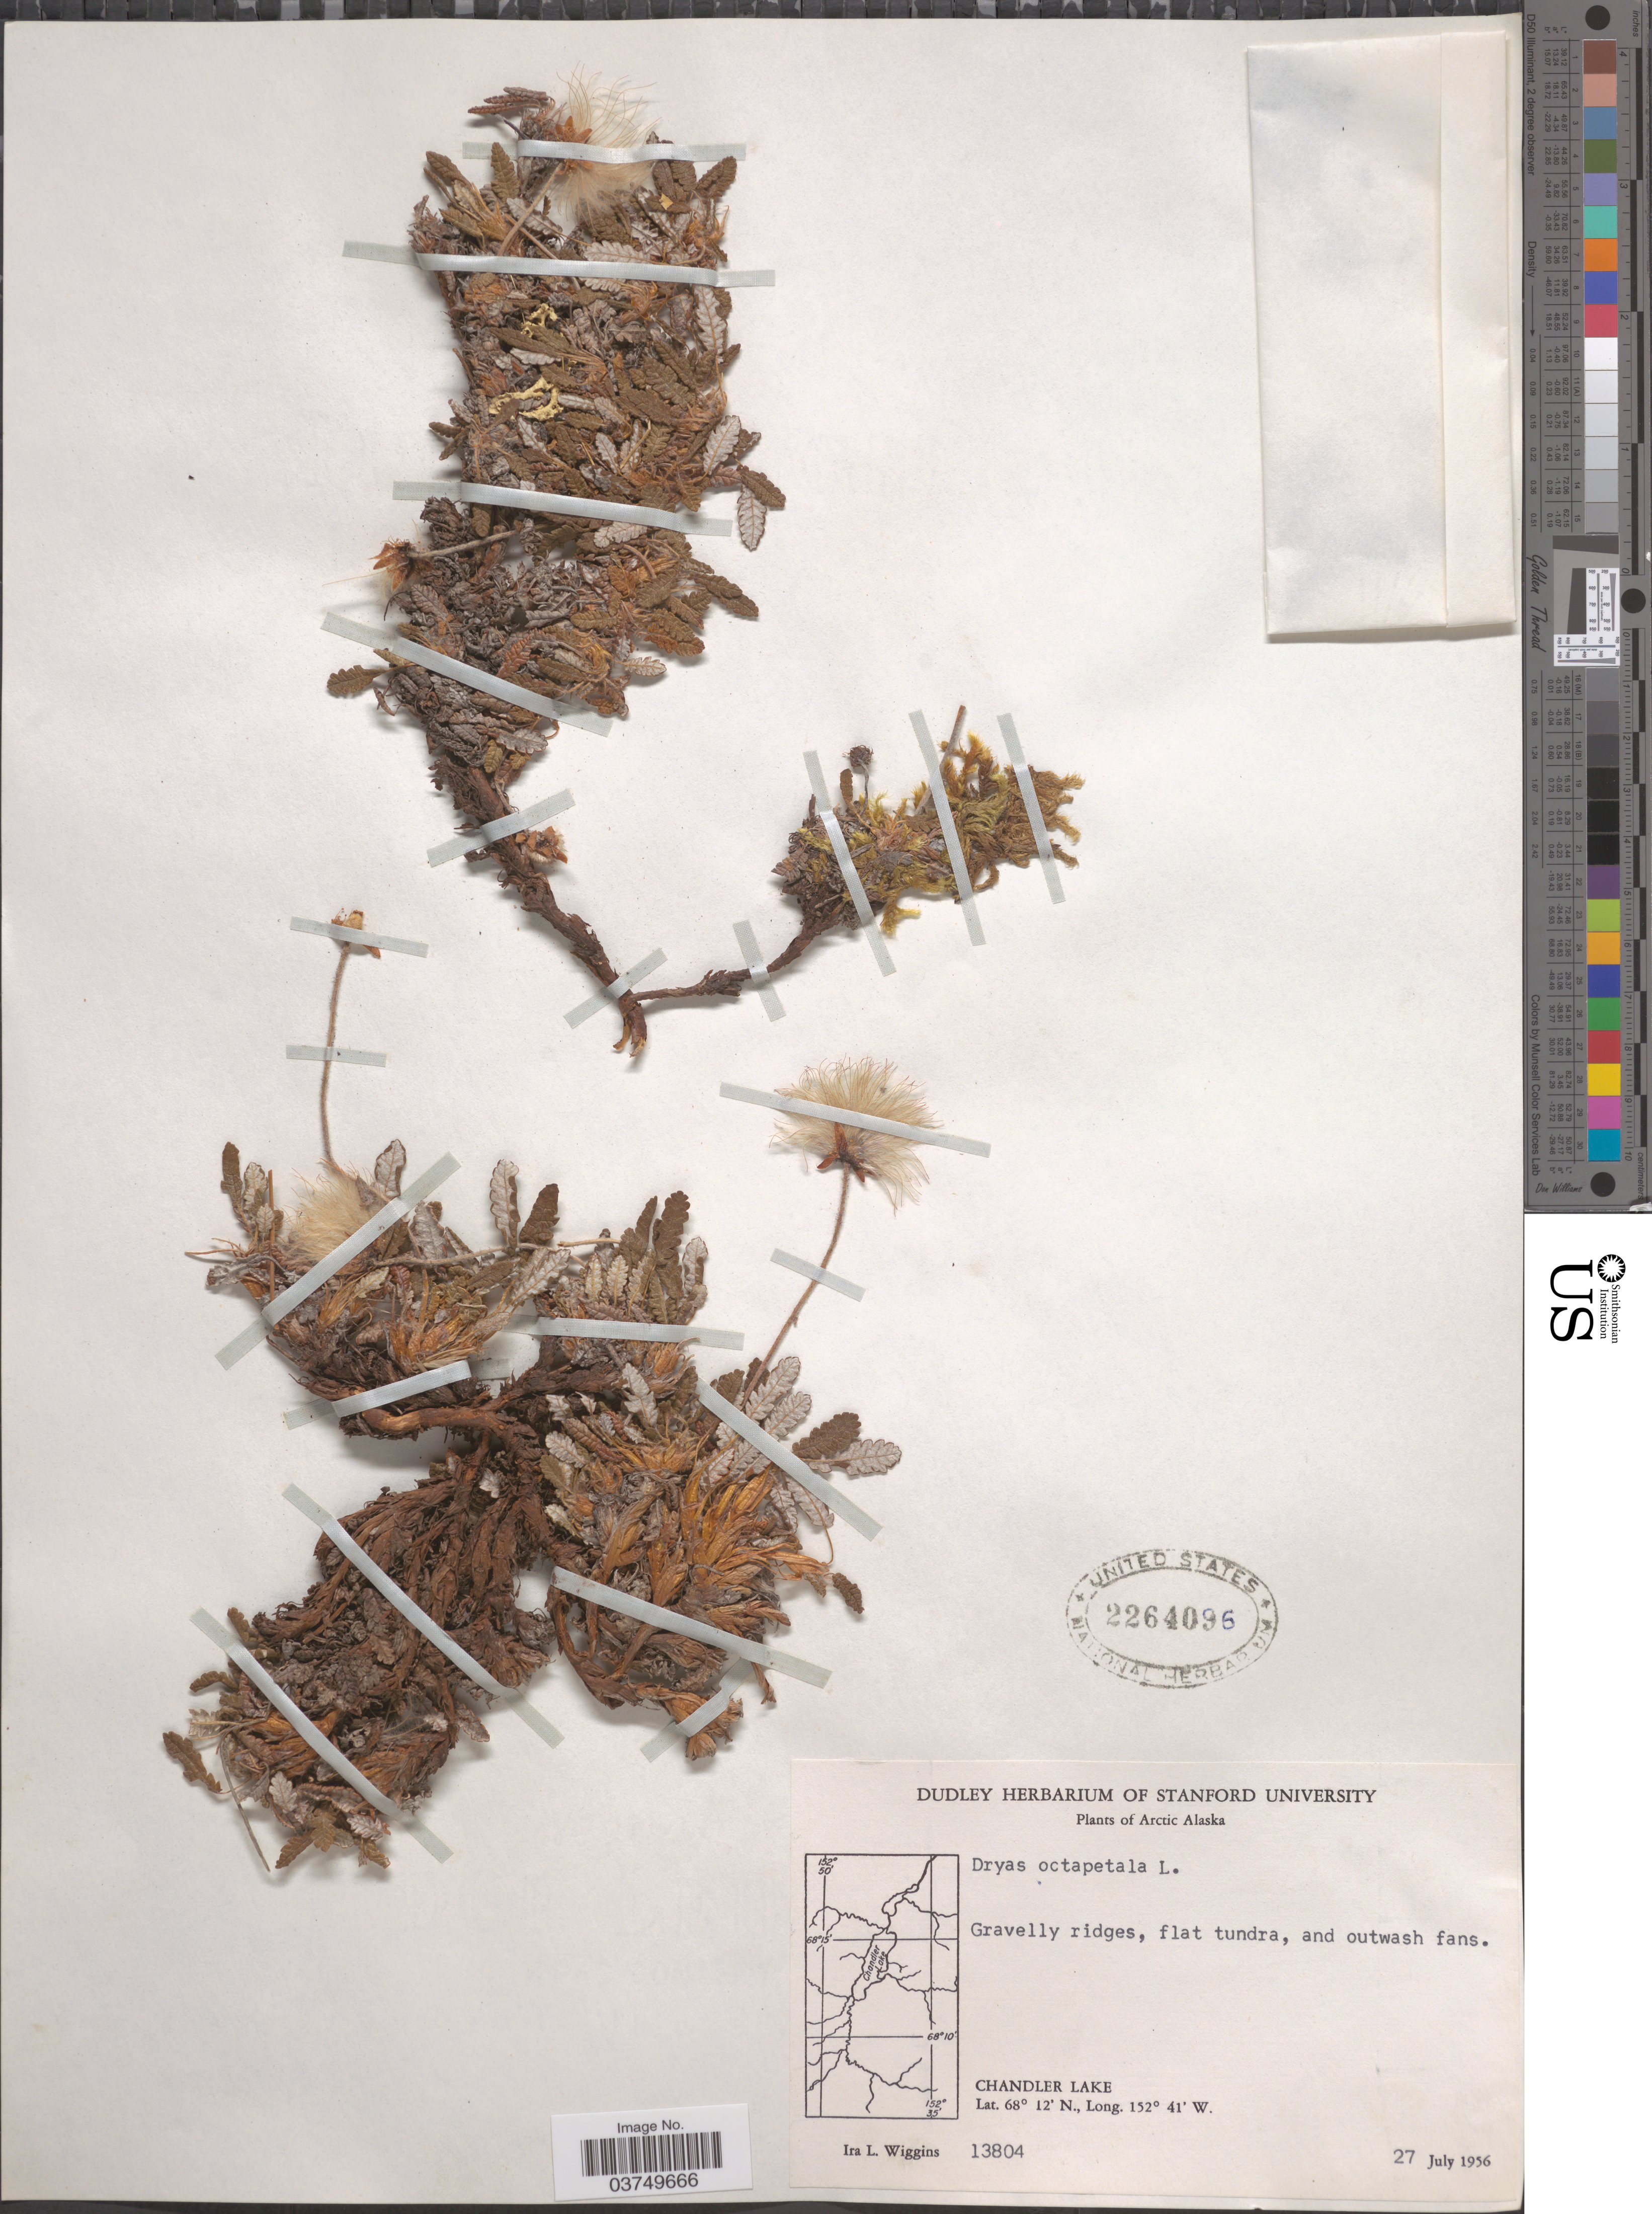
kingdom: Plantae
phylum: Tracheophyta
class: Magnoliopsida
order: Rosales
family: Rosaceae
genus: Dryas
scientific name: Dryas octopetala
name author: L.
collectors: I. L. Wiggins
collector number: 13804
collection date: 1956-07-27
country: United States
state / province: Alaska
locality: Arctic Alaska. Chandler Lake.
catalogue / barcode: US 2264096